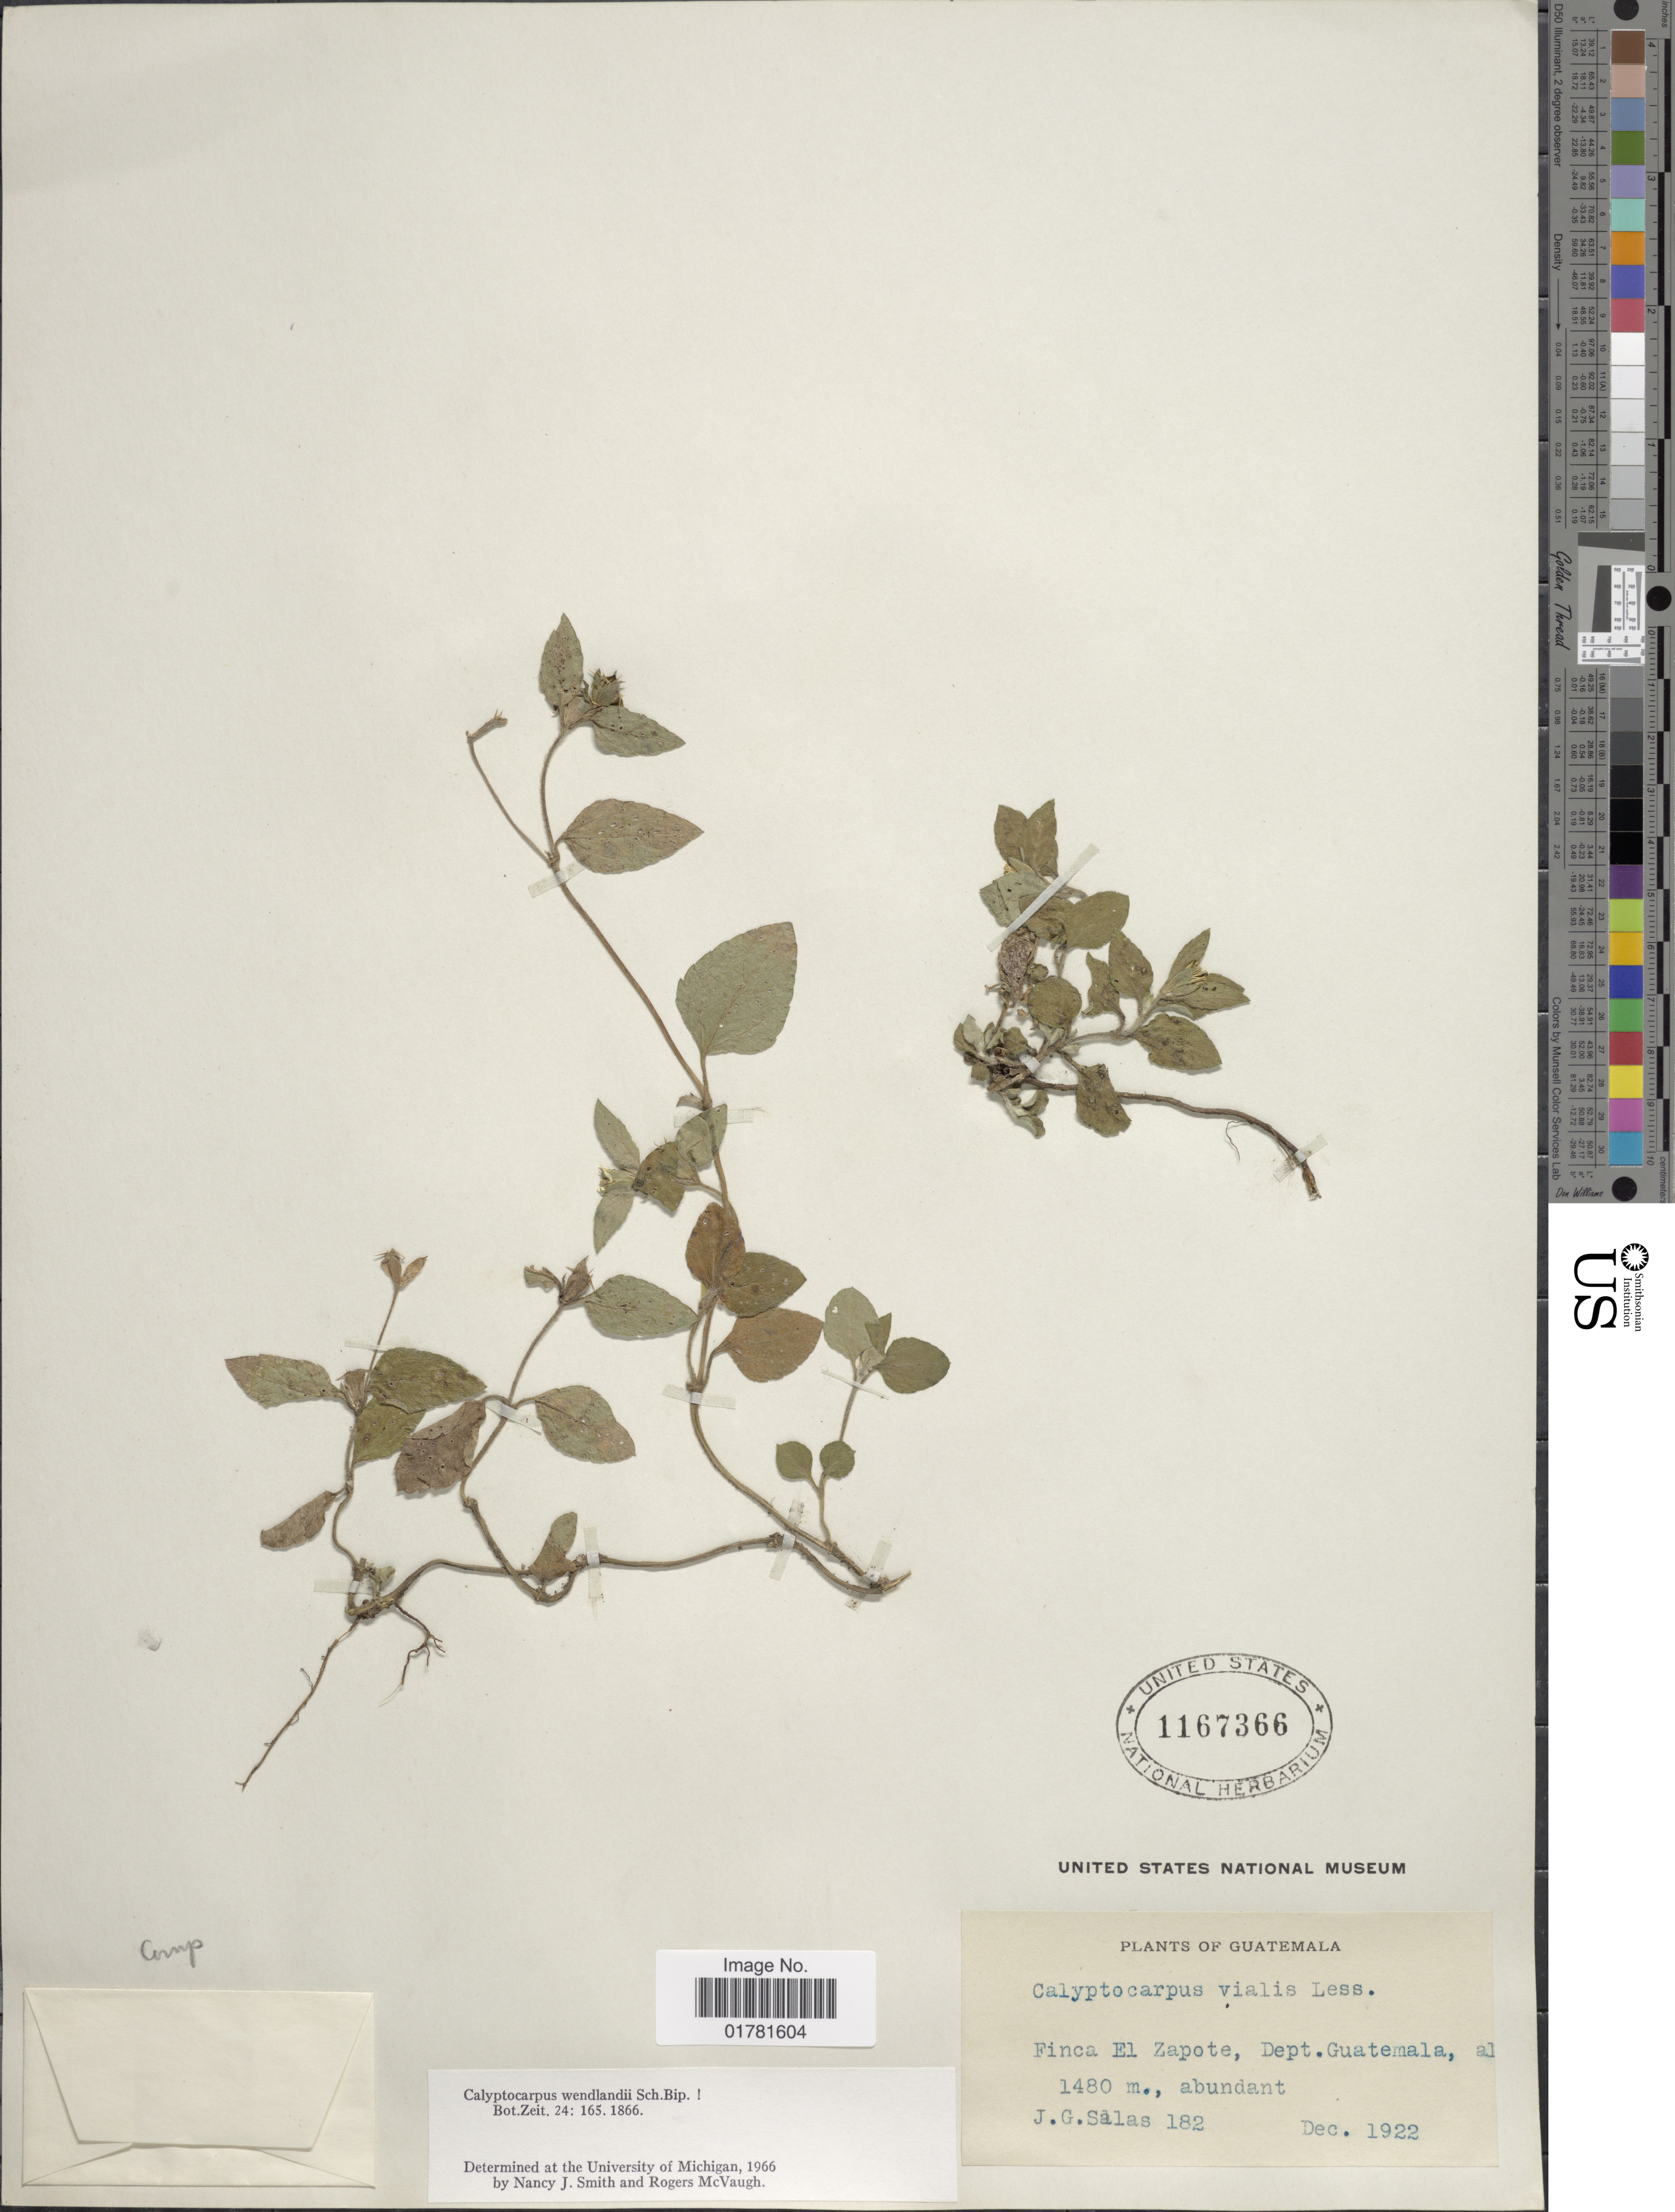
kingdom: Plantae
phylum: Tracheophyta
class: Magnoliopsida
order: Asterales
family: Asteraceae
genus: Calyptocarpus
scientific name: Calyptocarpus wendlandii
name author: Sch. Bip.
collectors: J. G. Salas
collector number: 182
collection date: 1922-12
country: Guatemala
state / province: Guatemala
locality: Finca El Zapote, Dept Guatemala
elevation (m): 1480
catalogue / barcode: US 1167366